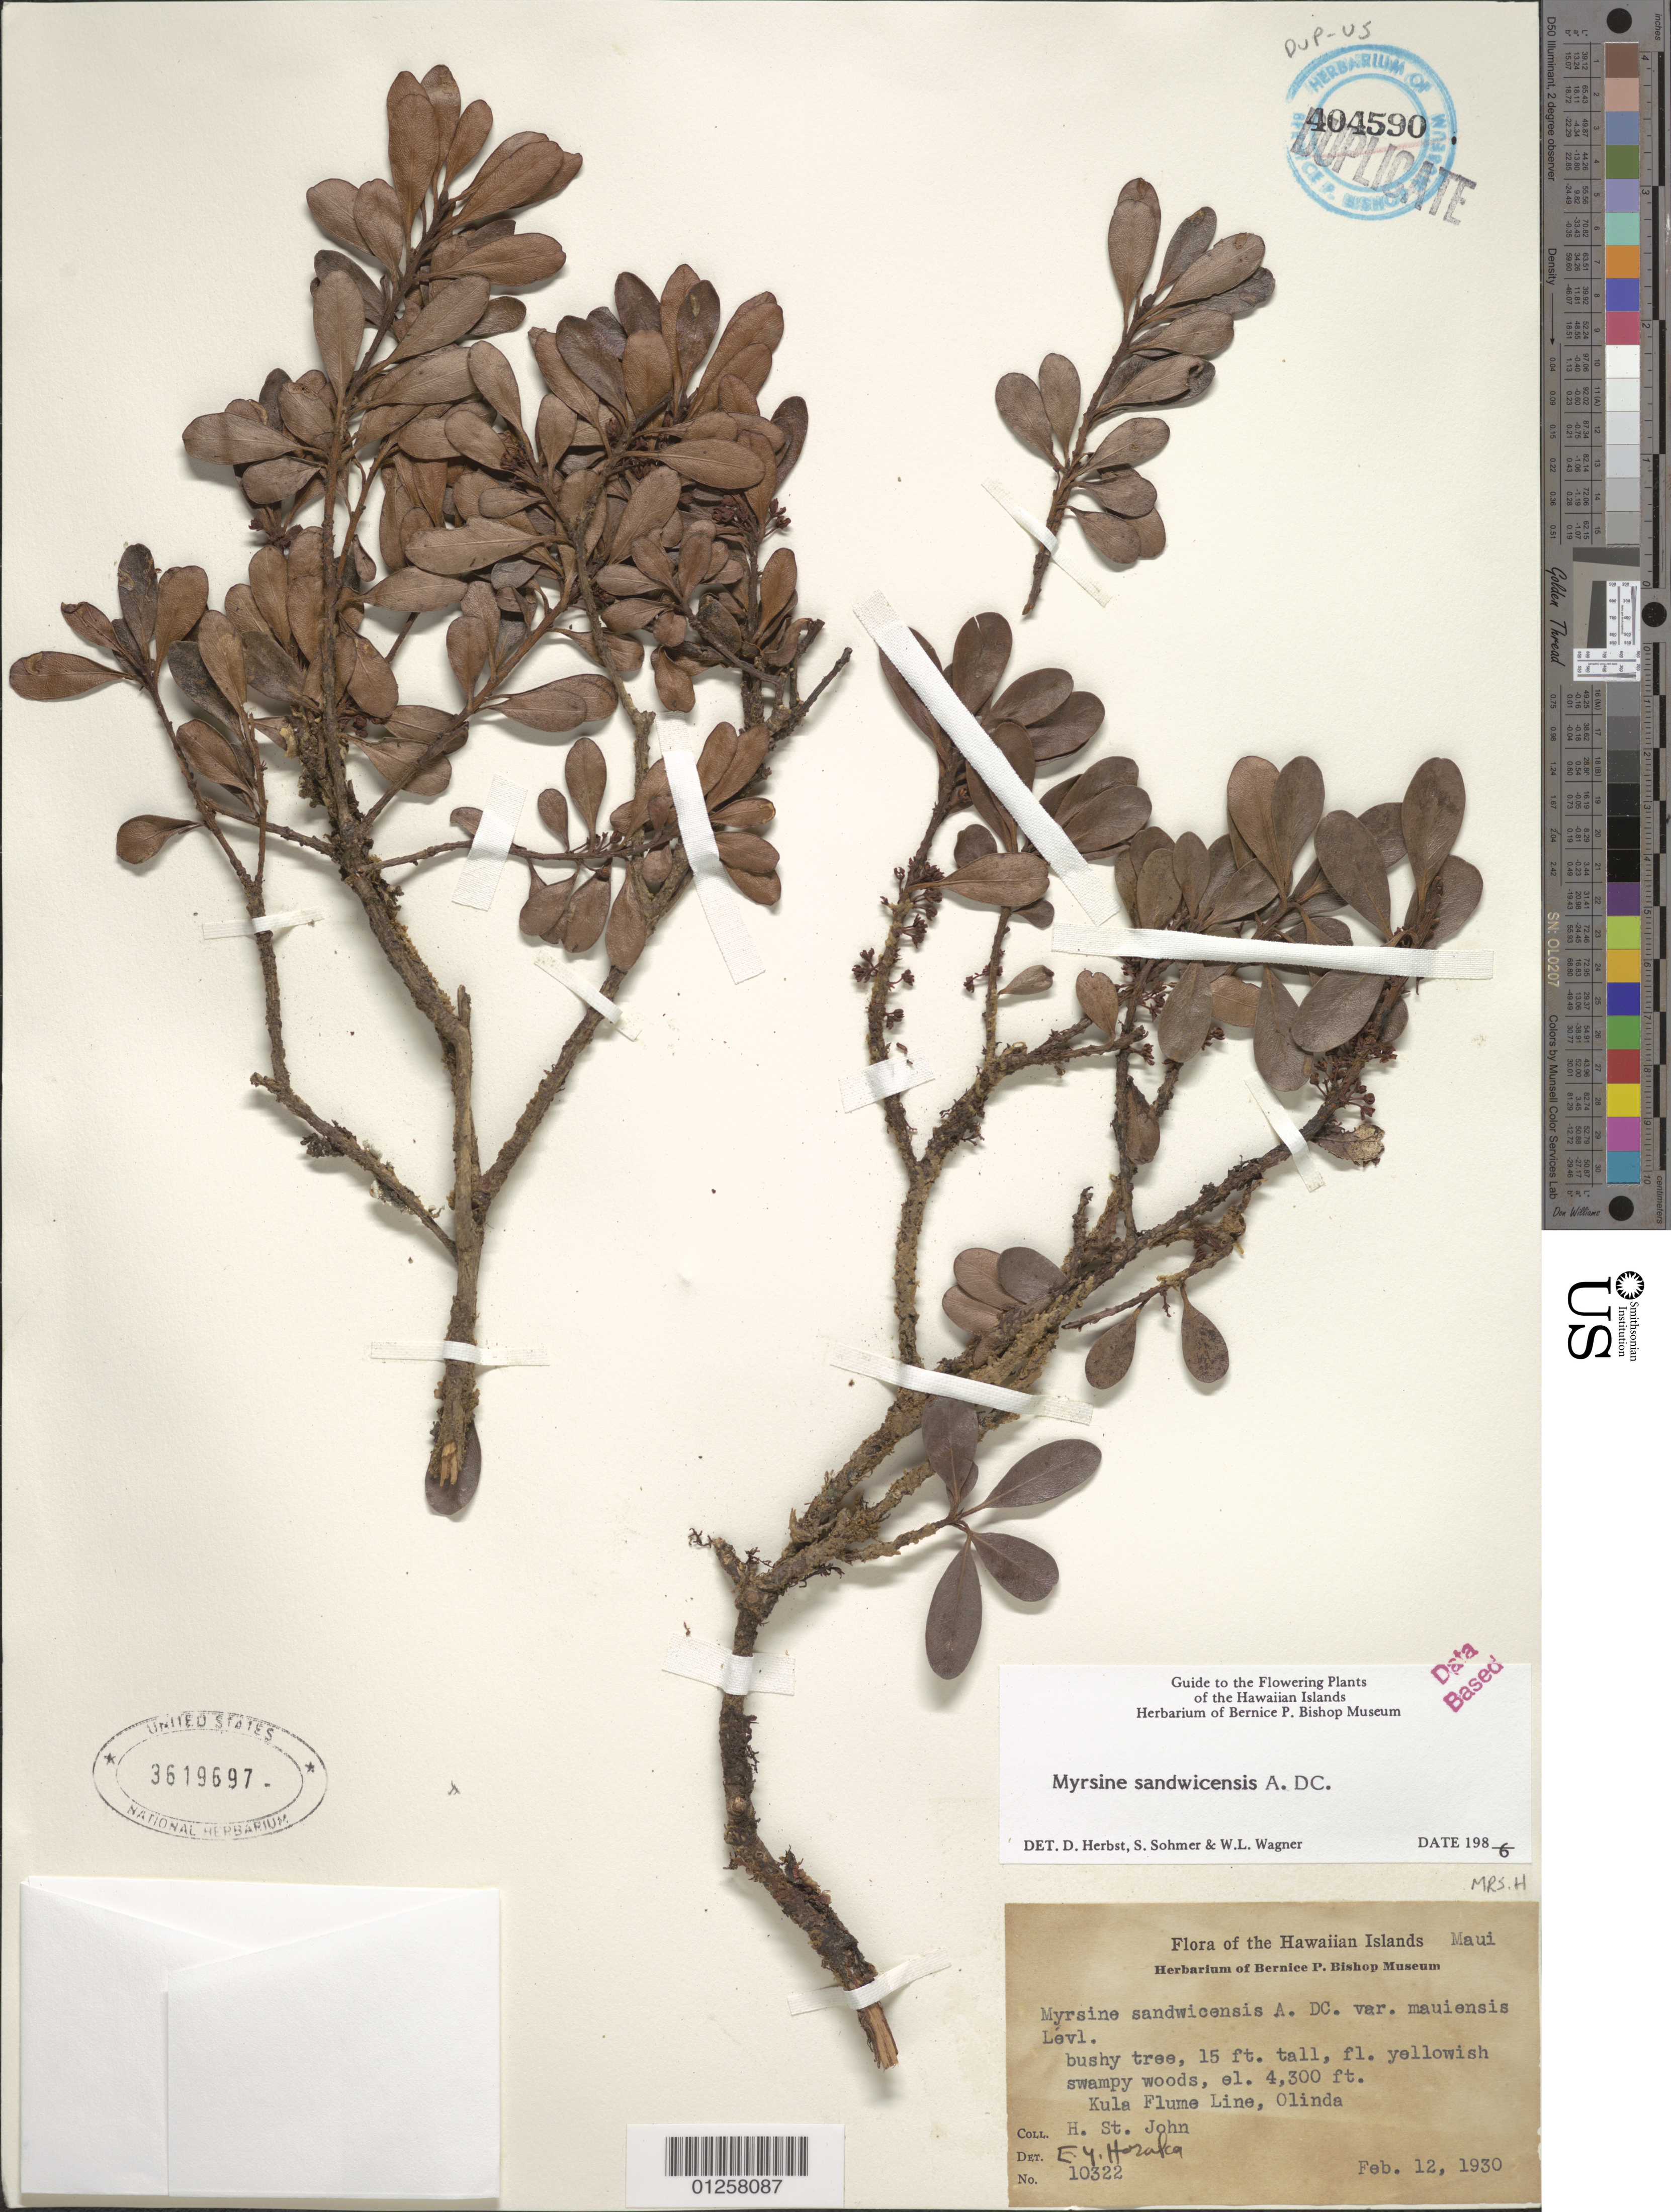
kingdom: Plantae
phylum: Tracheophyta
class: Magnoliopsida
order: Ericales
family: Primulaceae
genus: Myrsine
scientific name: Myrsine sandwicensis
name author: A. DC.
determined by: Herbst, D. R.; Sohmer, S. H.; Wagner, W. L.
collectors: E. Y. Hosaka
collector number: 10322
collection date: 1930-02-12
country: United States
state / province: Hawaii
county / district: Maui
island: Maui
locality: Kula Flume Line, Olinda.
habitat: Swampy woods.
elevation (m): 1311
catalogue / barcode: US 3619697